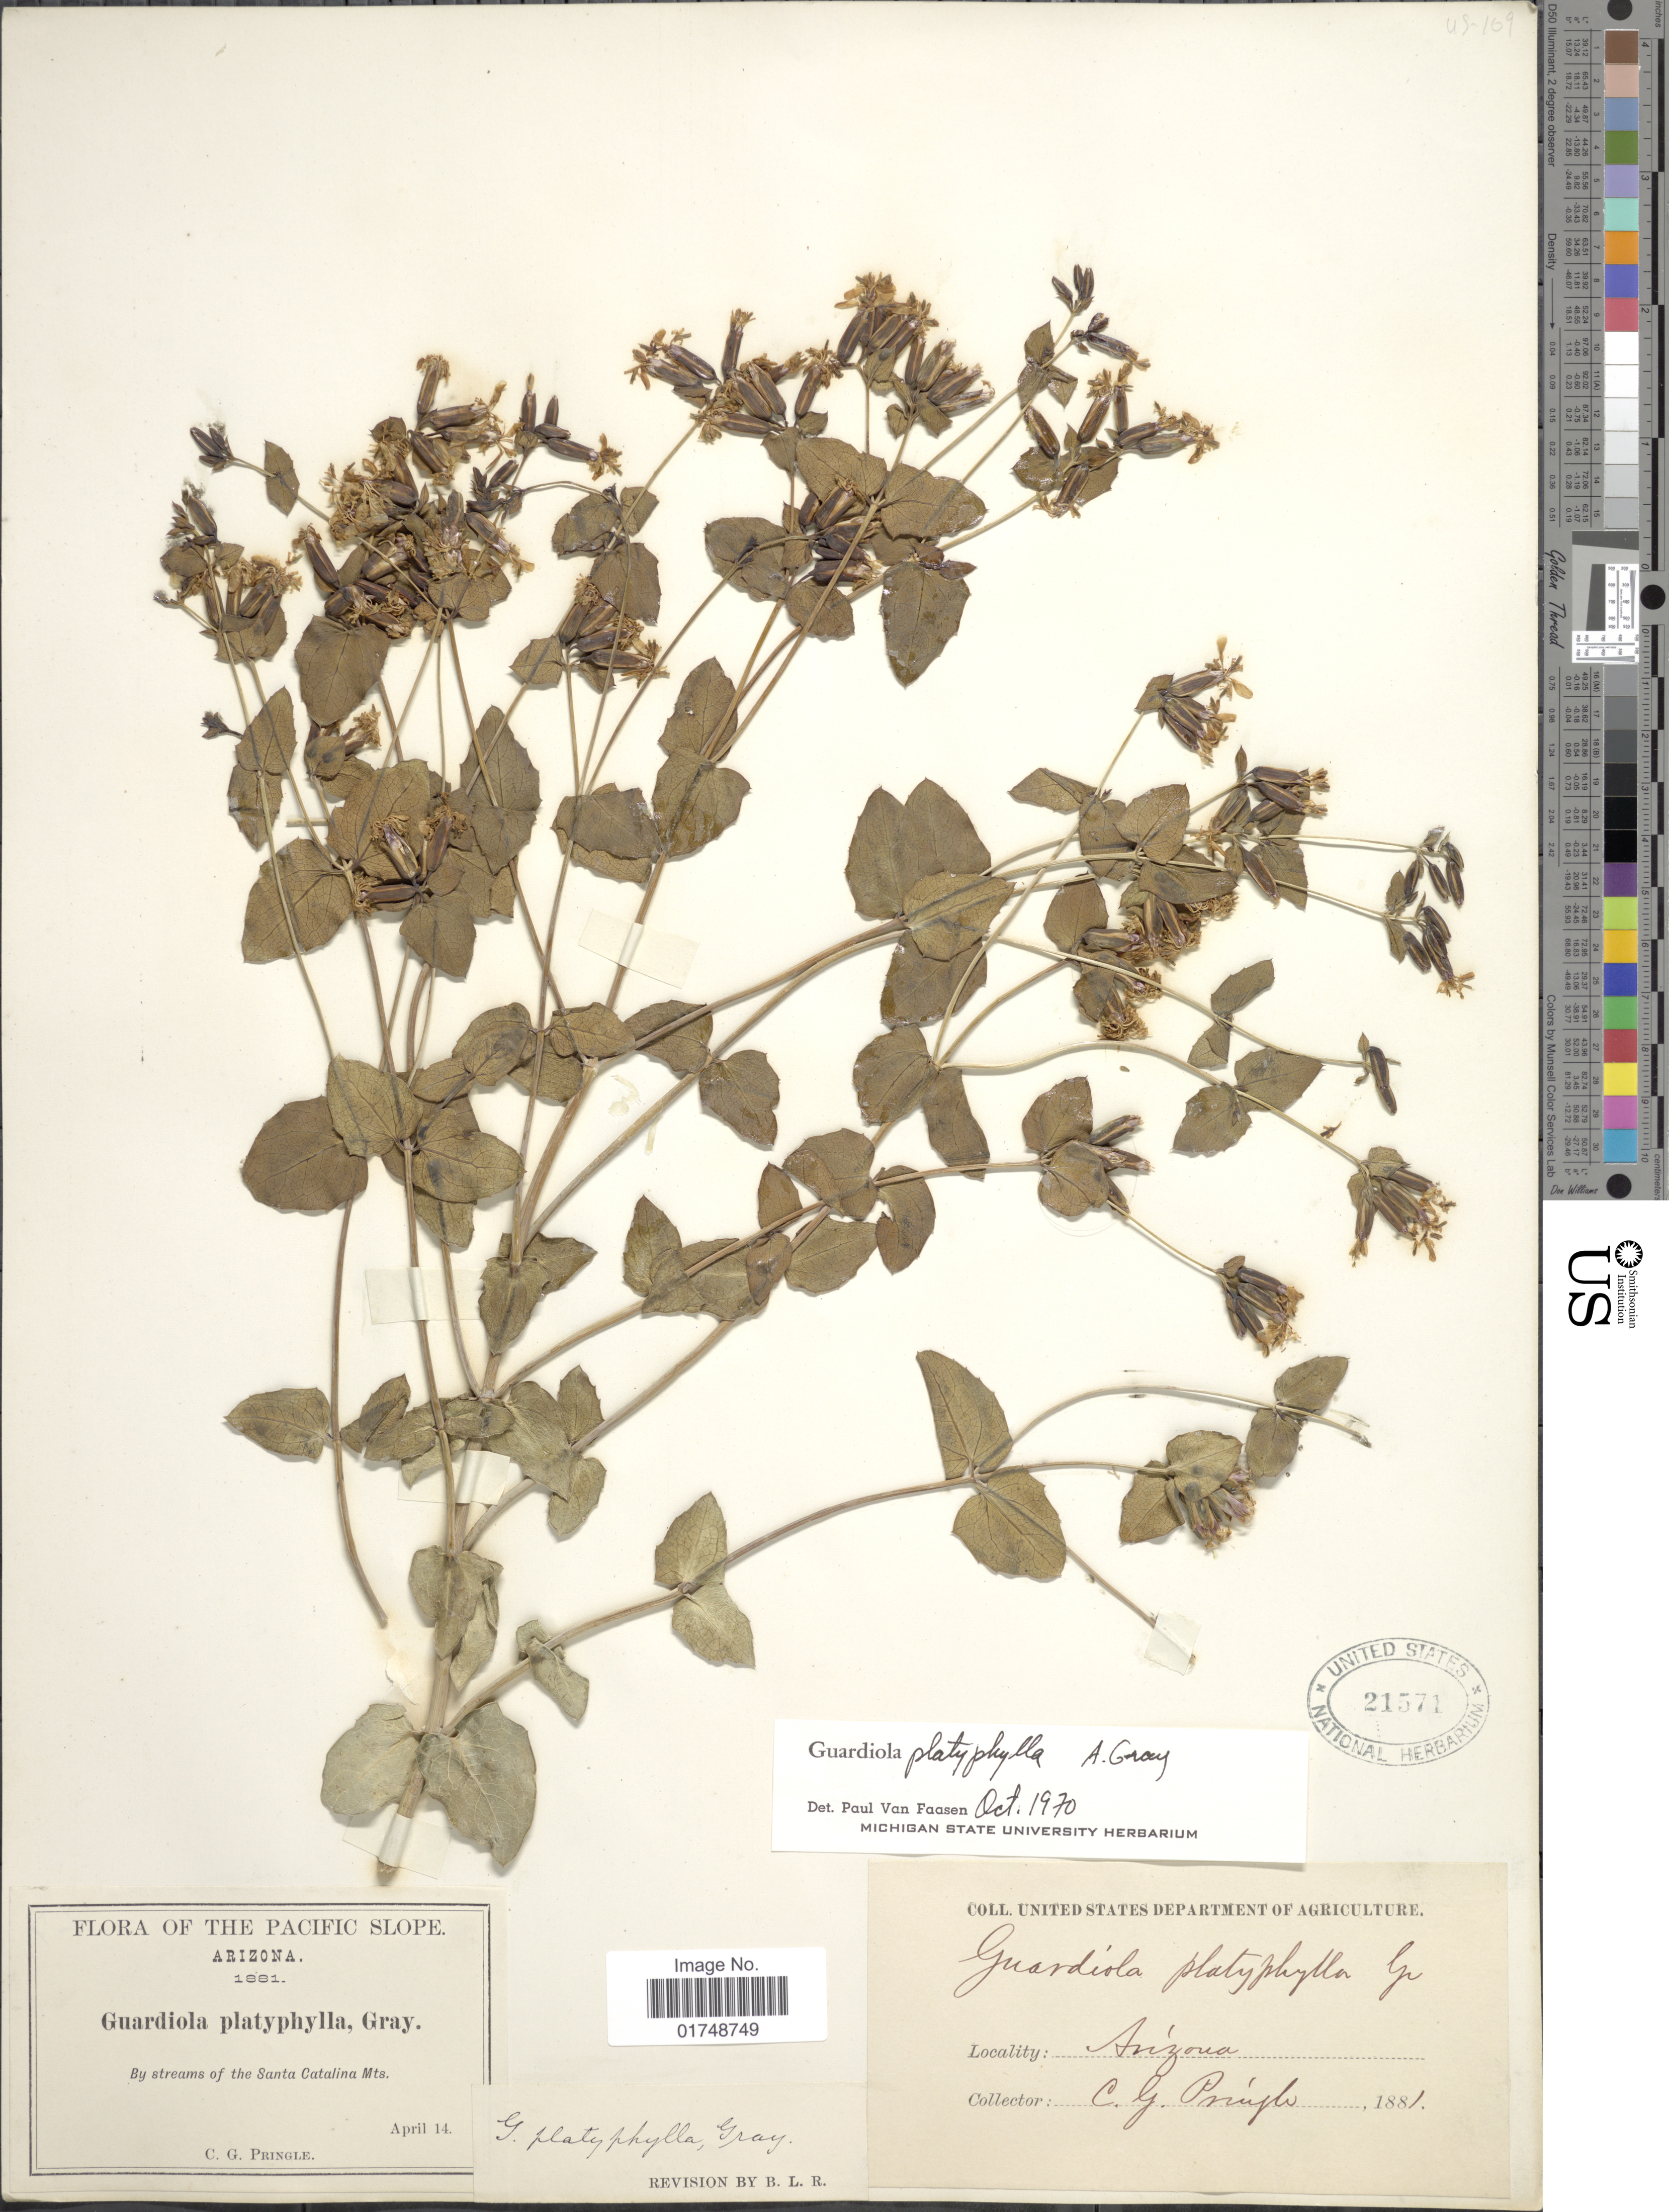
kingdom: Plantae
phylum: Tracheophyta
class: Magnoliopsida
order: Asterales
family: Asteraceae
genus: Guardiola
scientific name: Guardiola platyphylla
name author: A. Gray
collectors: C. G. Pringle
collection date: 1881-04-14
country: United States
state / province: Arizona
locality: By streams of the Santa Catalina Mts.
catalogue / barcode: US 21571